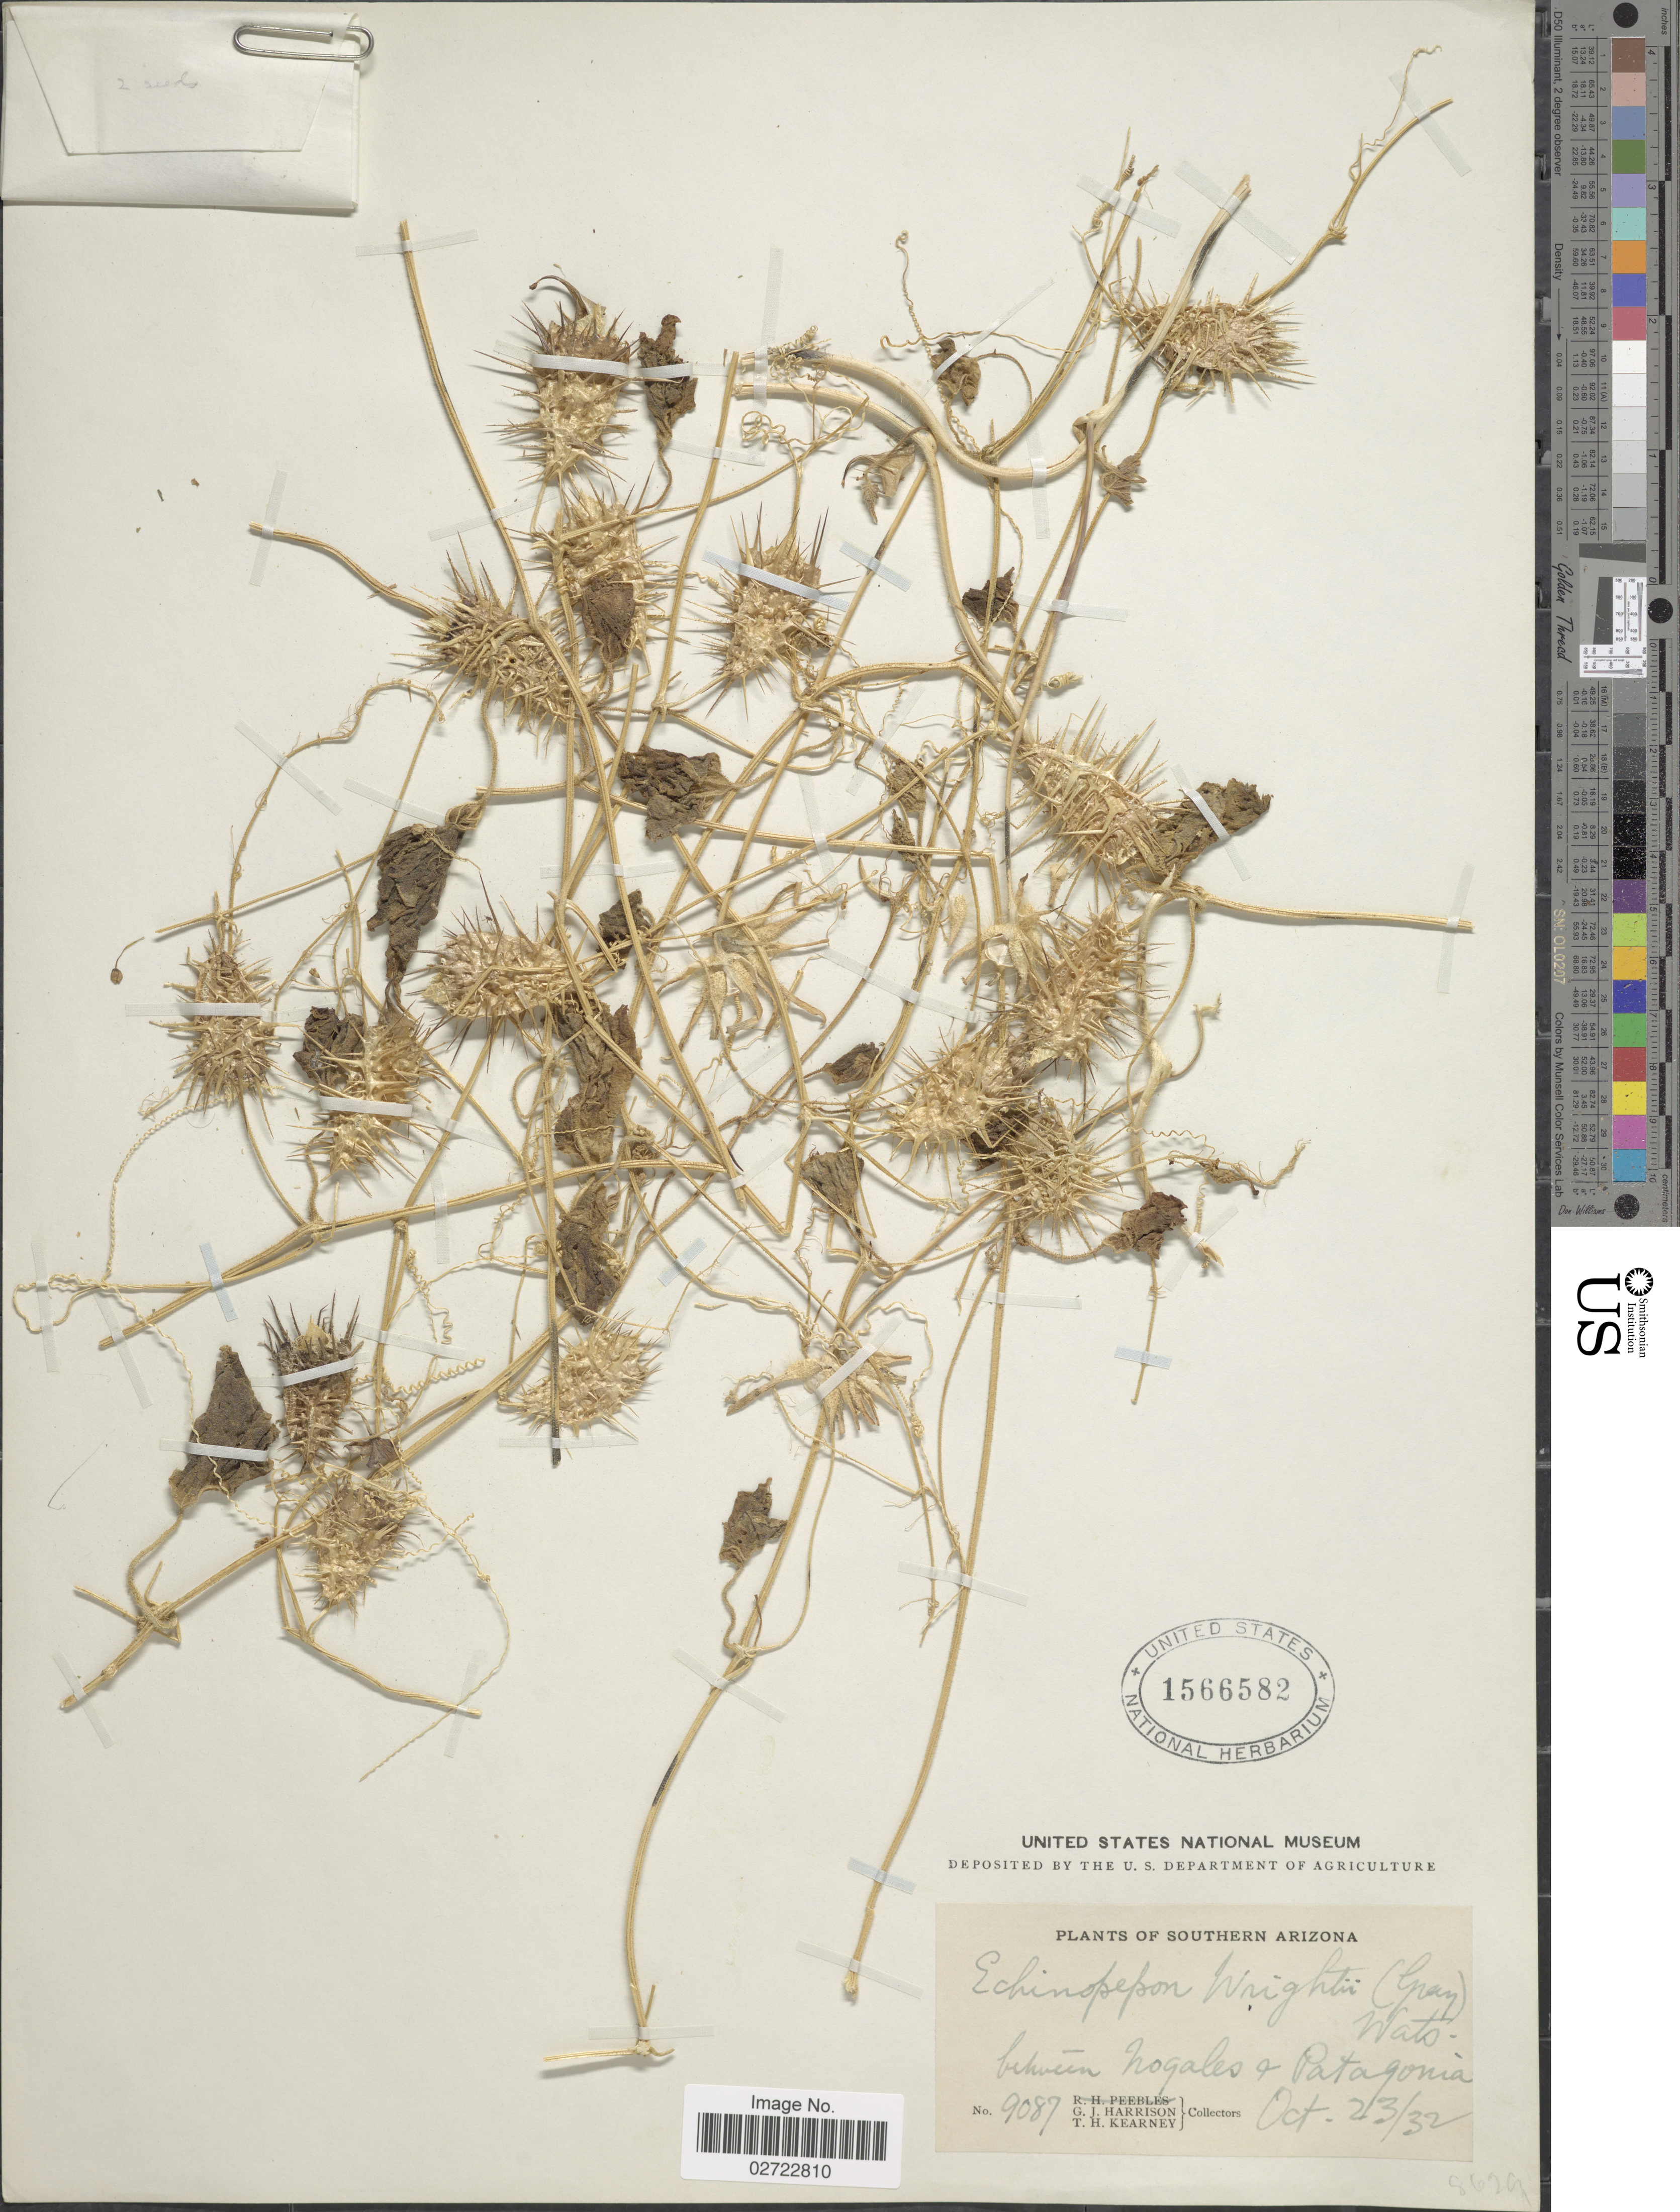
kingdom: Plantae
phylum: Tracheophyta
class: Magnoliopsida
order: Cucurbitales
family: Cucurbitaceae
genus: Echinopepon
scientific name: Echinopepon wrightii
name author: (A. Gray) S. Watson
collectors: G. J. Harrison & T. H. Kearney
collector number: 9087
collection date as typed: Transcribed d/m/y: 23/10/32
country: United States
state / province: Arizona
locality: Southern Arizona. Between Nogales & Patagonia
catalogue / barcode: US 1566582